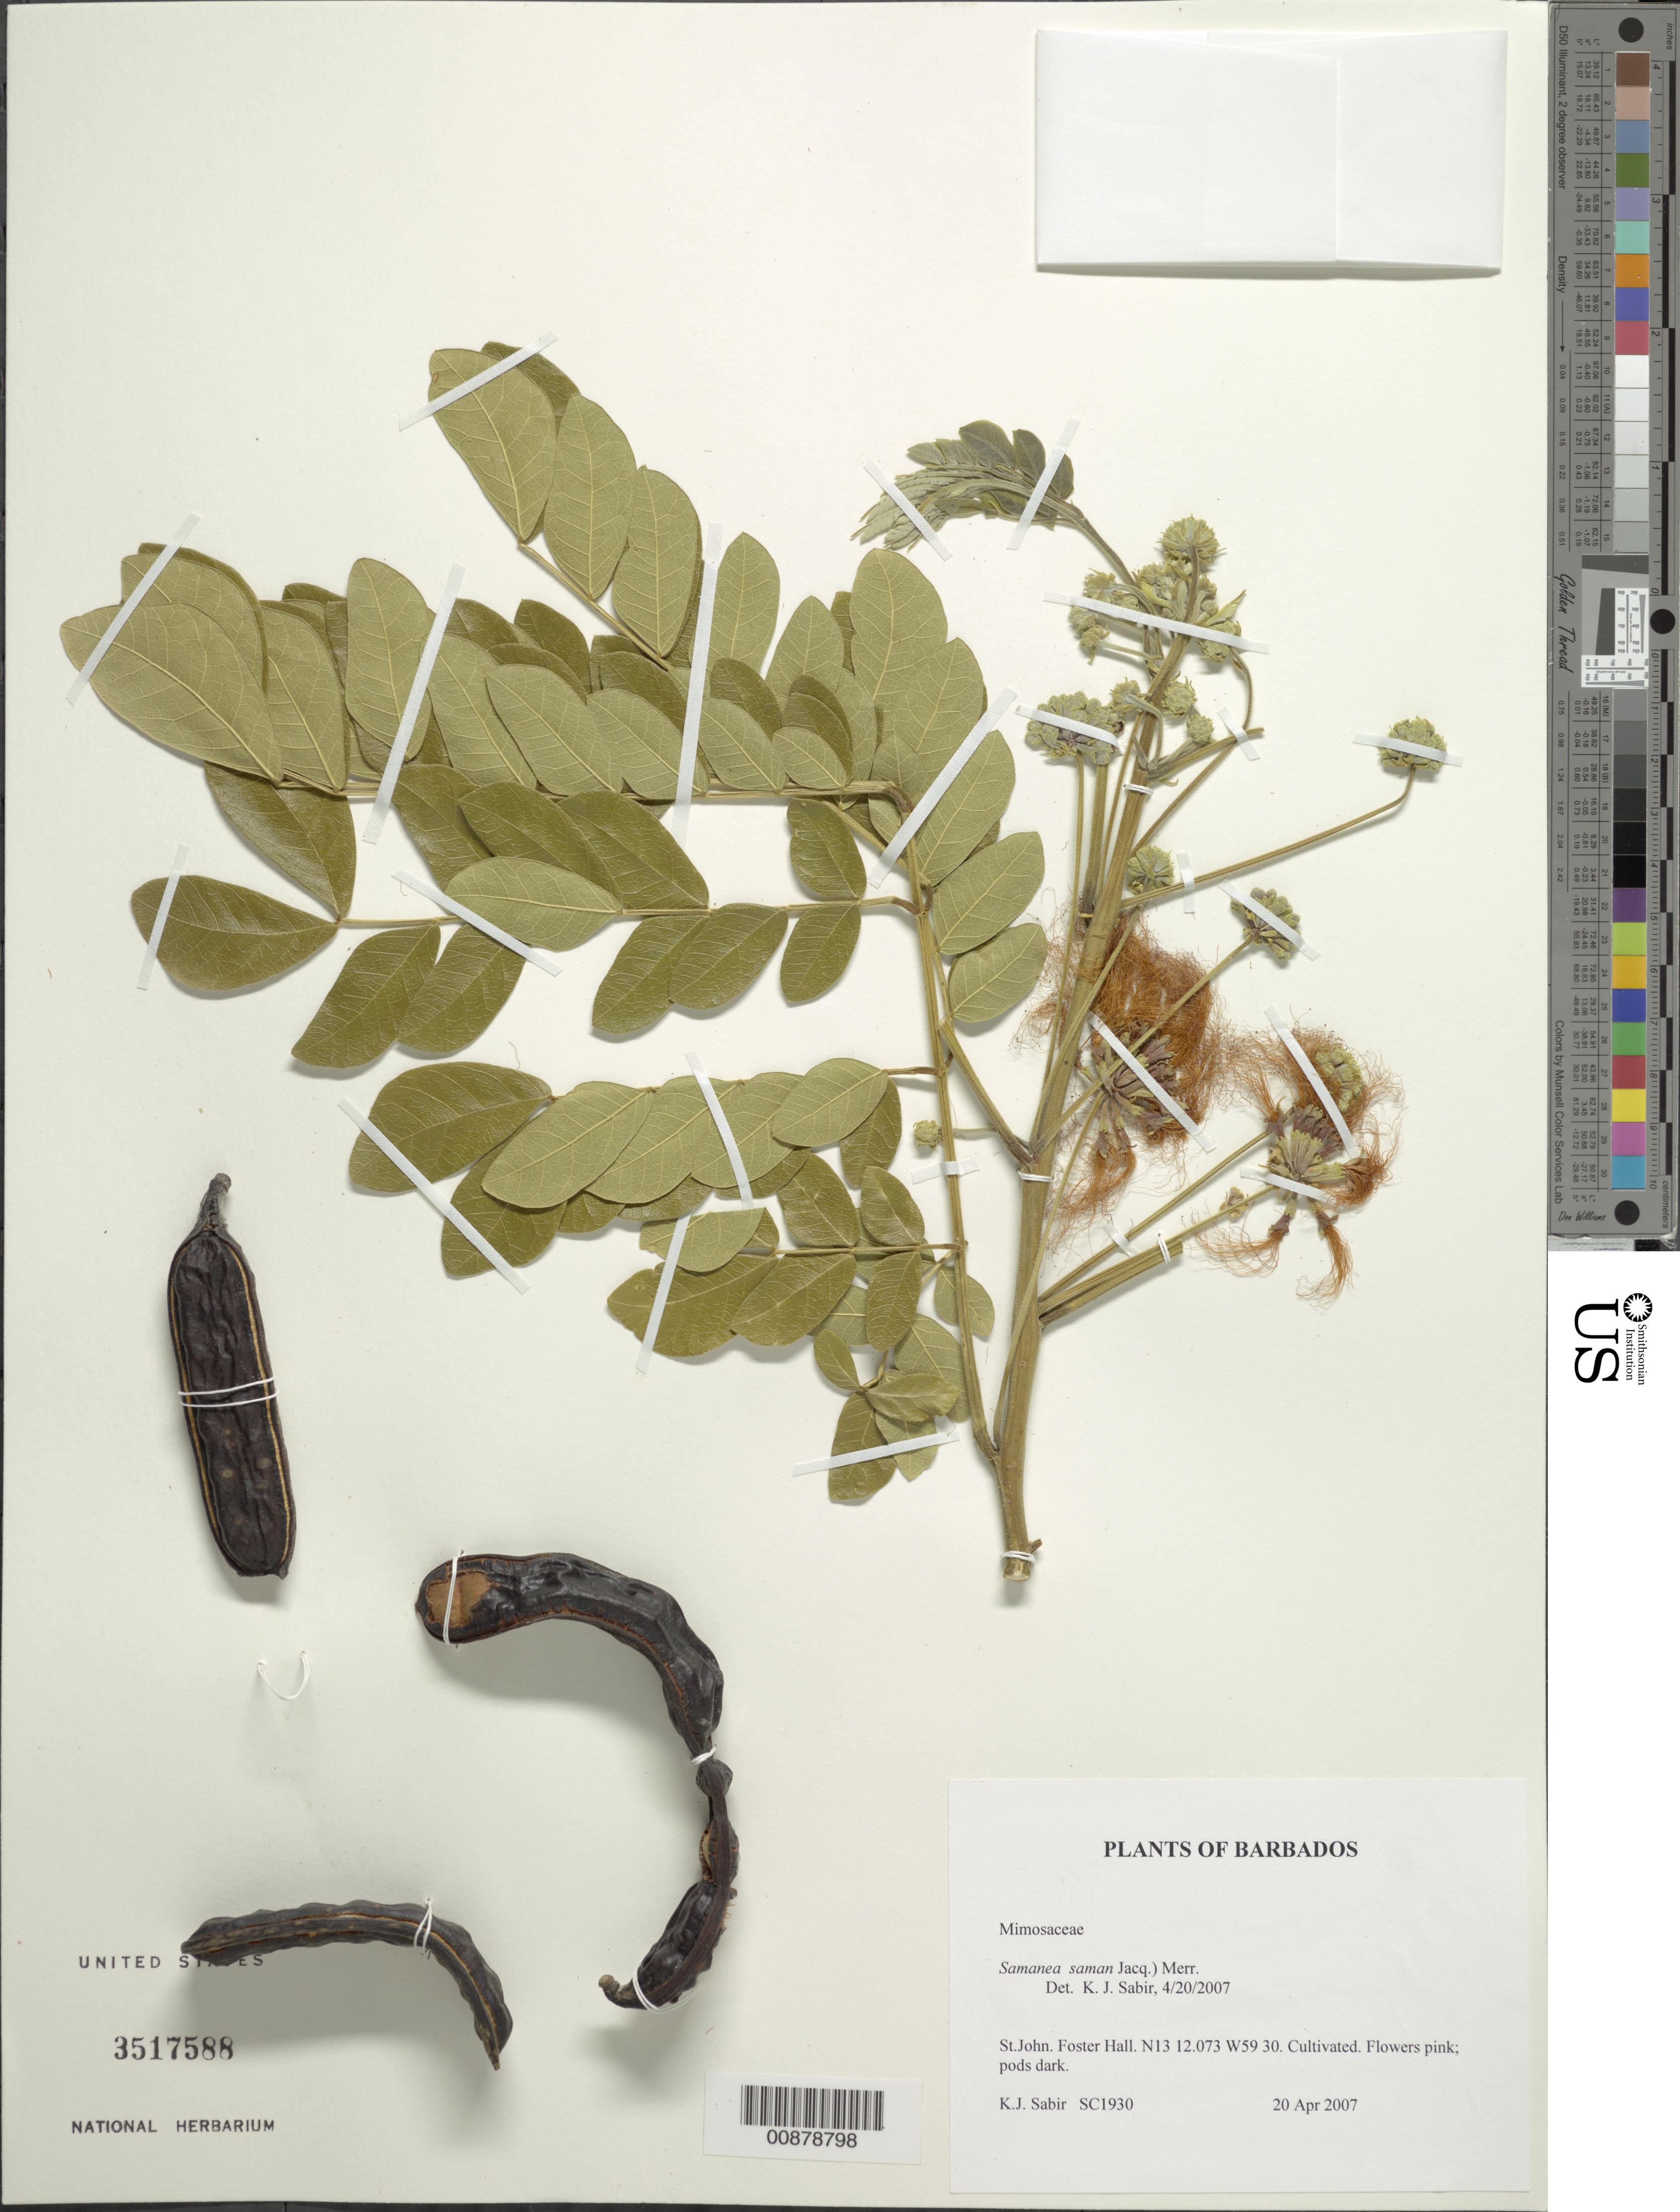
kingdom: Plantae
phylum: Tracheophyta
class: Magnoliopsida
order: Fabales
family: Fabaceae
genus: Samanea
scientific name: Samanea saman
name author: (Jacq.) Merr.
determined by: Sabir, K. J.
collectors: K. Sabir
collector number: SC 1930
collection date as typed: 20 Apr 2007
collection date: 2007-04-20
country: Barbados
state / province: Saint John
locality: Foster Hall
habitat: Cultivated.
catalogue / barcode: US 3517588